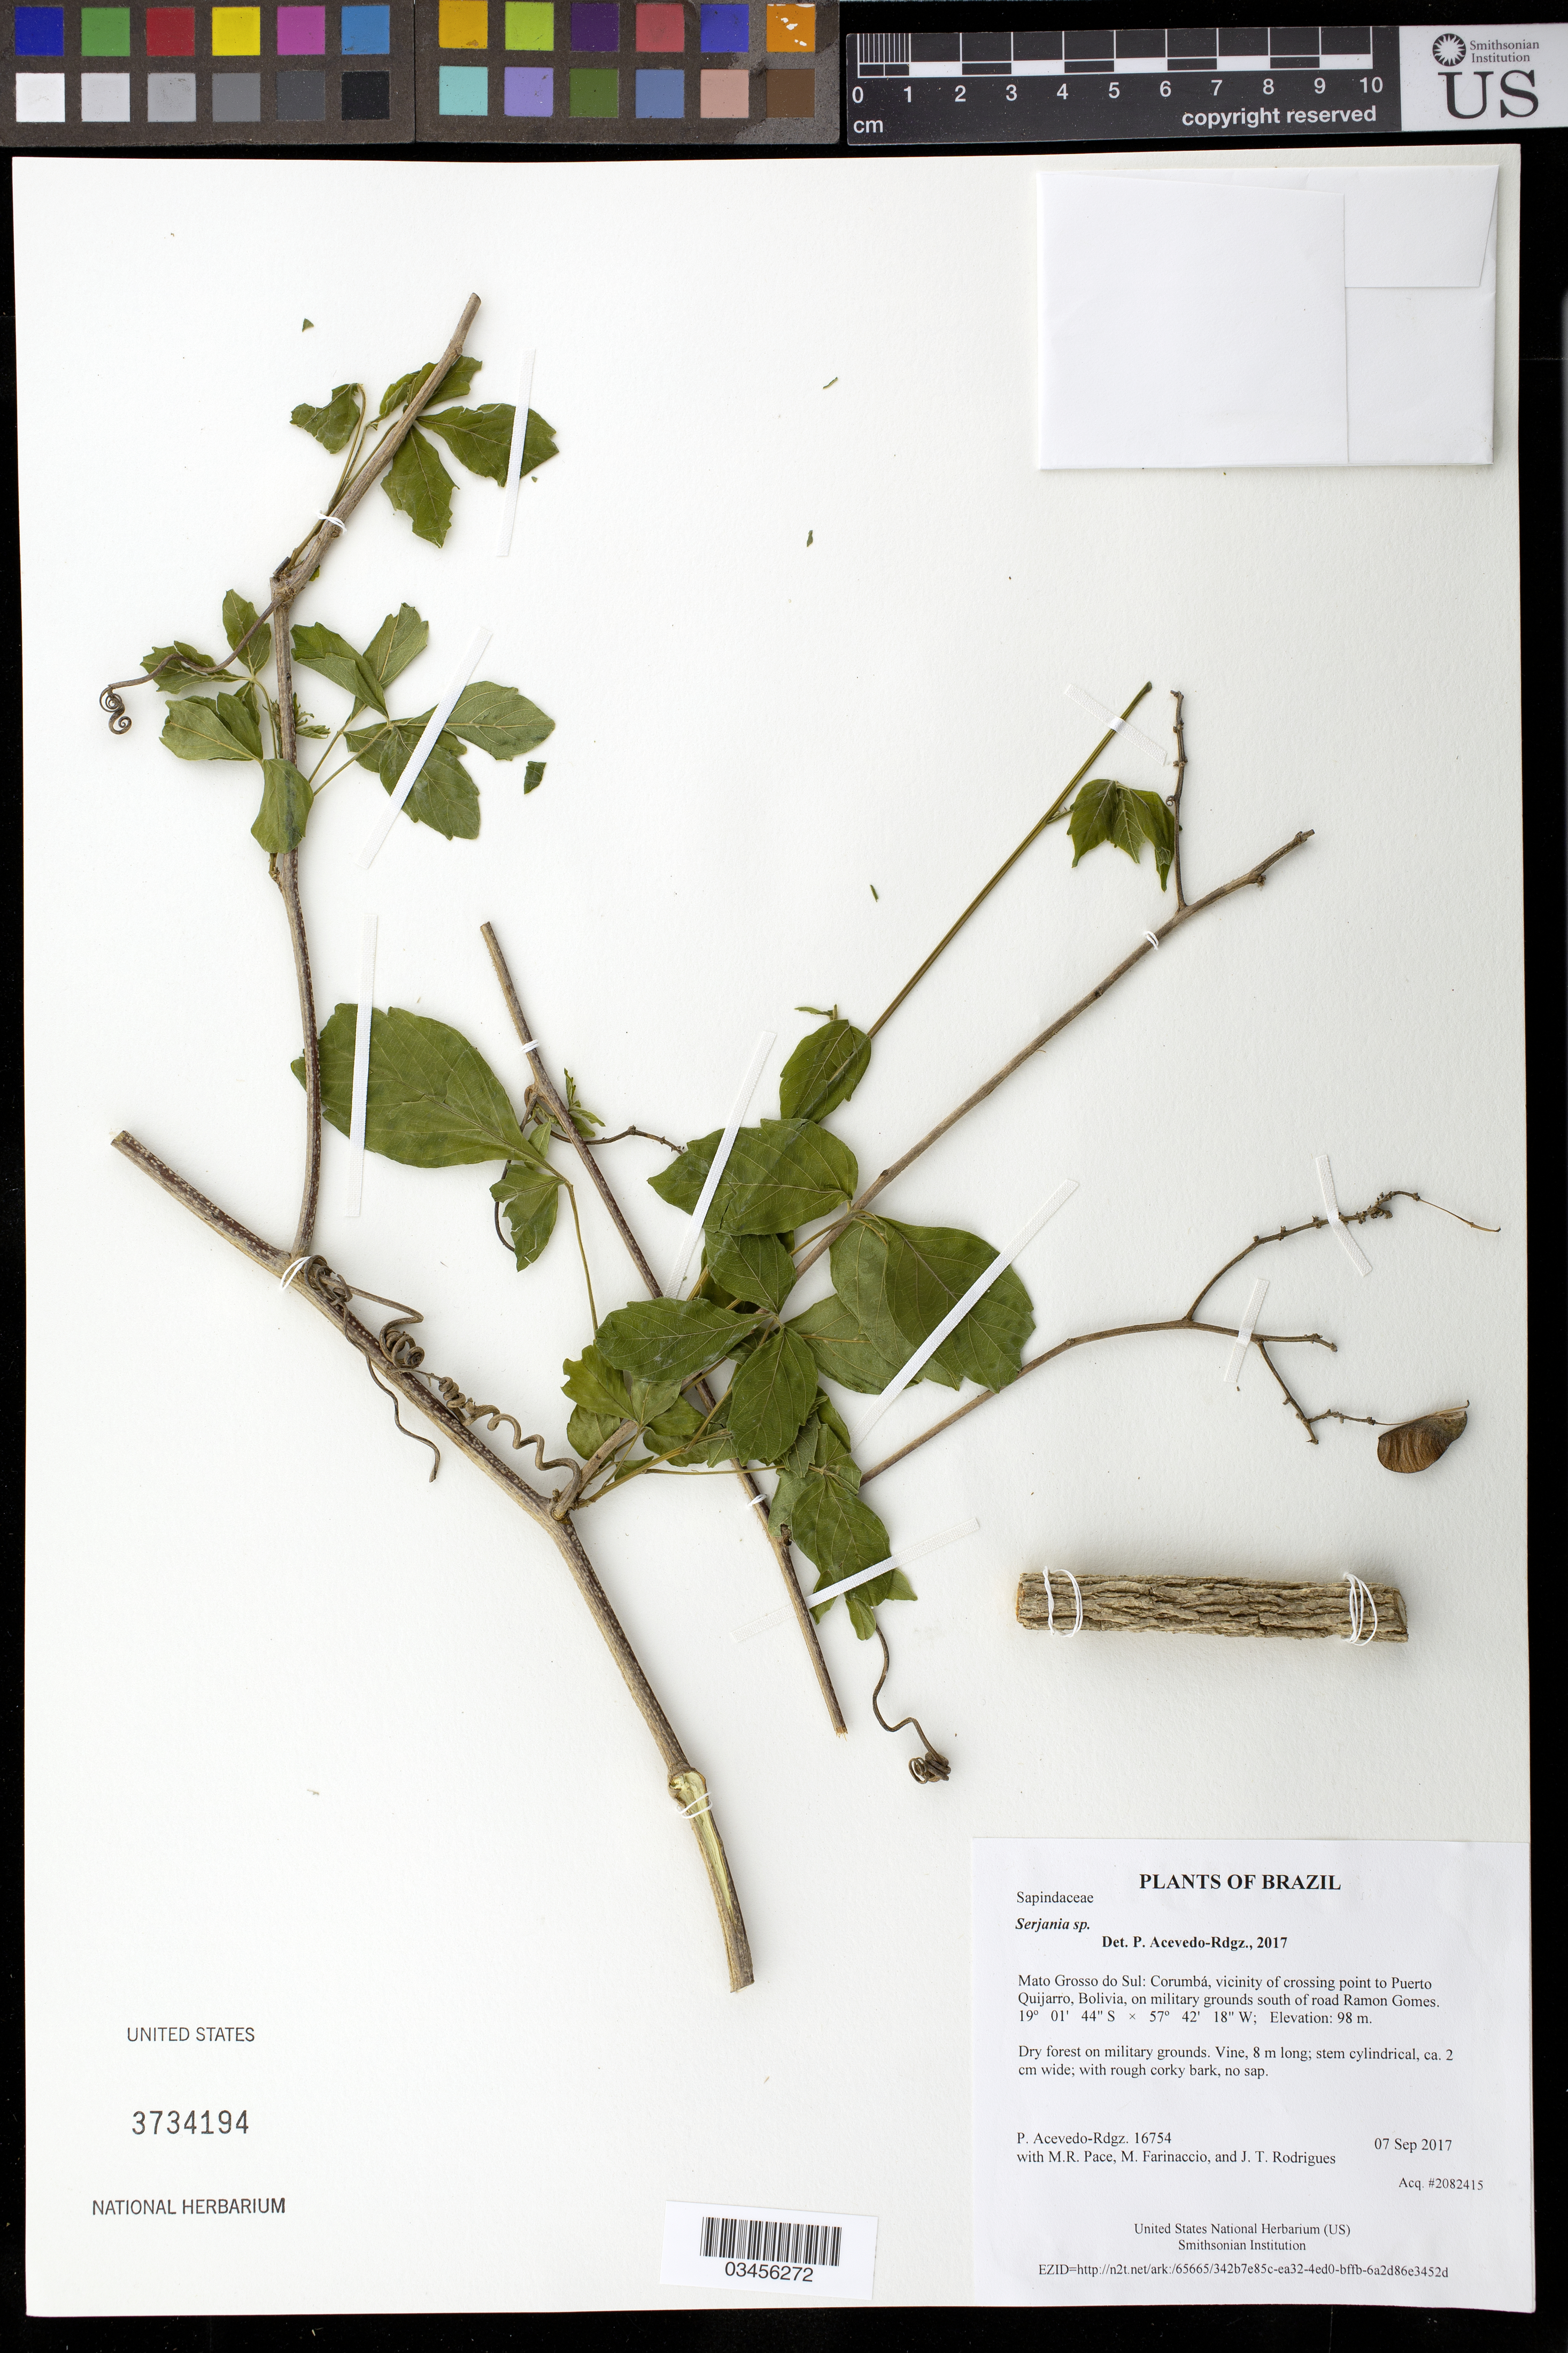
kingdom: Plantae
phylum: Tracheophyta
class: Magnoliopsida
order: Sapindales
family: Sapindaceae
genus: Serjania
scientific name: Serjania eriocarpa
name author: Radlk.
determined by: Acevedo-Rodriguez, P., (US), Smithsonian Institution - National Museum of Natural History (UNITED STATES)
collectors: P. Acevedo-Rodr., M. R. Pace, M. Farinaccio & J. T. Rodrigues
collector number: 16754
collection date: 2017-09-07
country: Brazil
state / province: Mato Grosso do Sul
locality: Corumbá, vicinity of crossing point to Puerto Quijarro, Bolivia, on military grounds south of road Ramon Gomes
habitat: Dry forest on military grounds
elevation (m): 98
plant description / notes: US, RB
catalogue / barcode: US 3734194